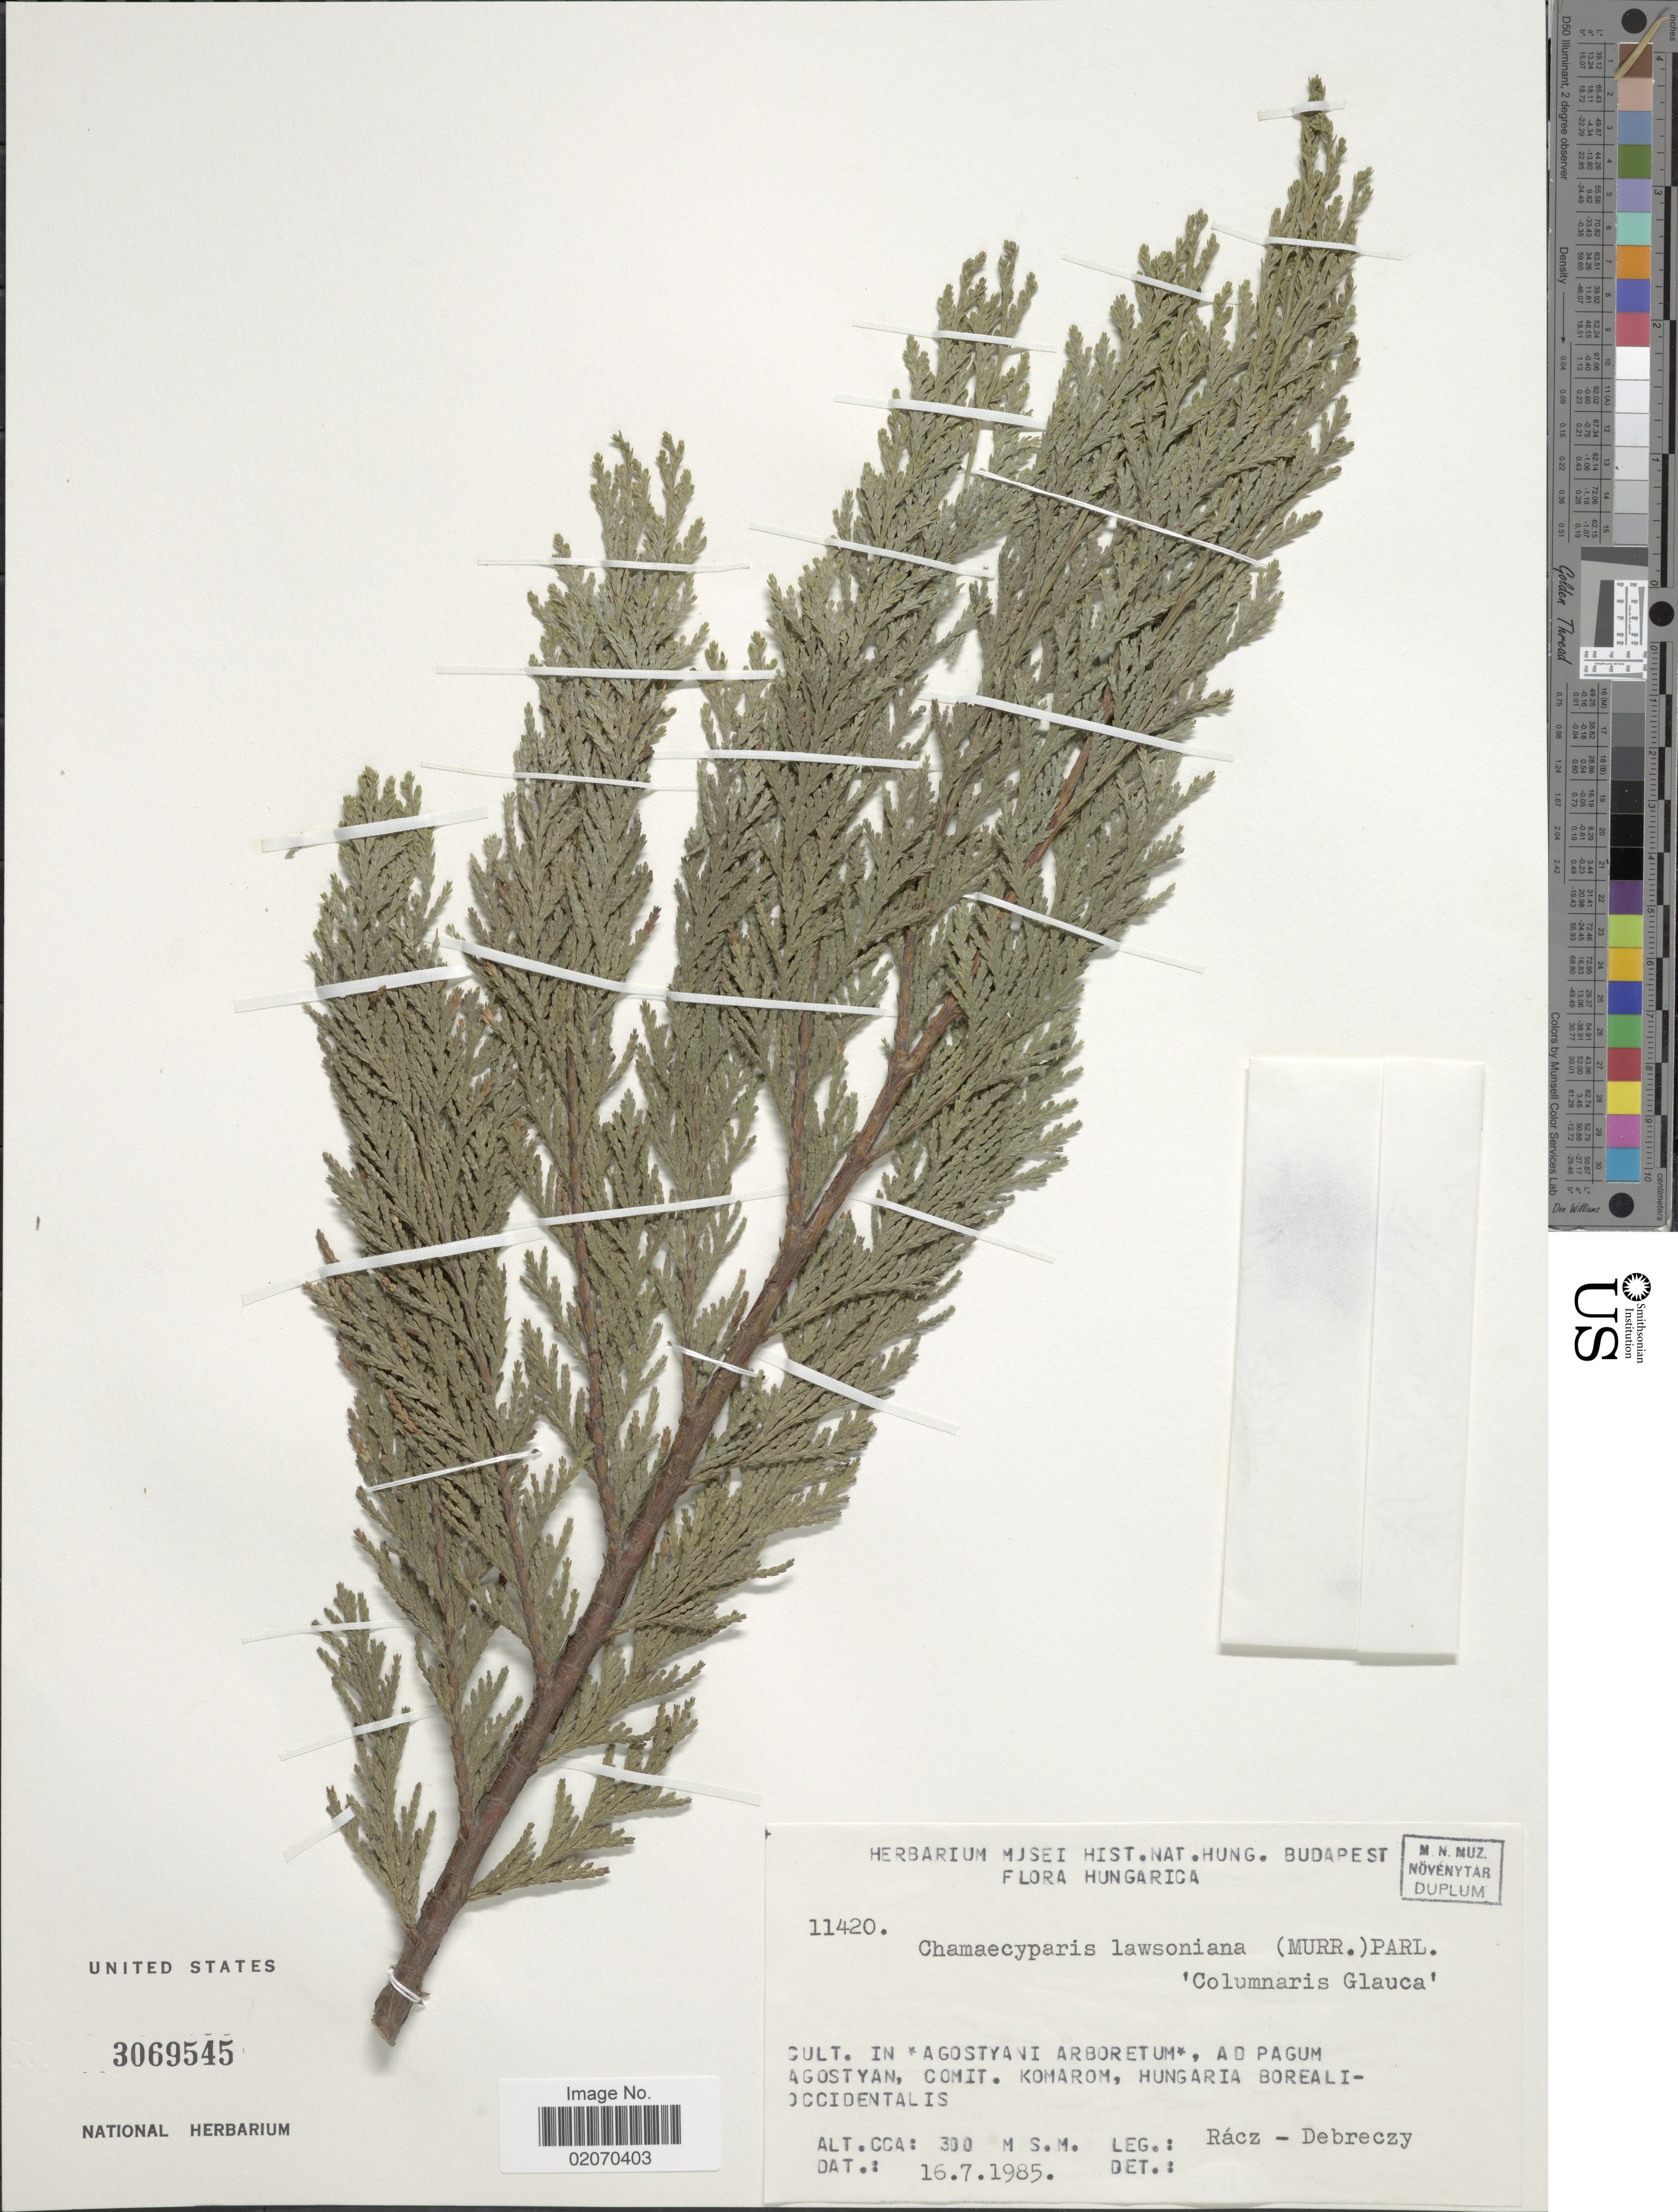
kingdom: Plantae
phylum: Tracheophyta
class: Pinopsida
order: Pinales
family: Cupressaceae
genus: Chamaecyparis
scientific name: Chamaecyparis lawsoniana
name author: (A. Murray bis) Parl.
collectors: Rácz & Z. Debreczy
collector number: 11420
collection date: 1985-07-16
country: Hungary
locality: Agostyani Arboretum, ad pagum Agostyan, comit. Komarom, Hungaria Boreali-Occidentalis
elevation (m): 300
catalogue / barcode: US 3069545